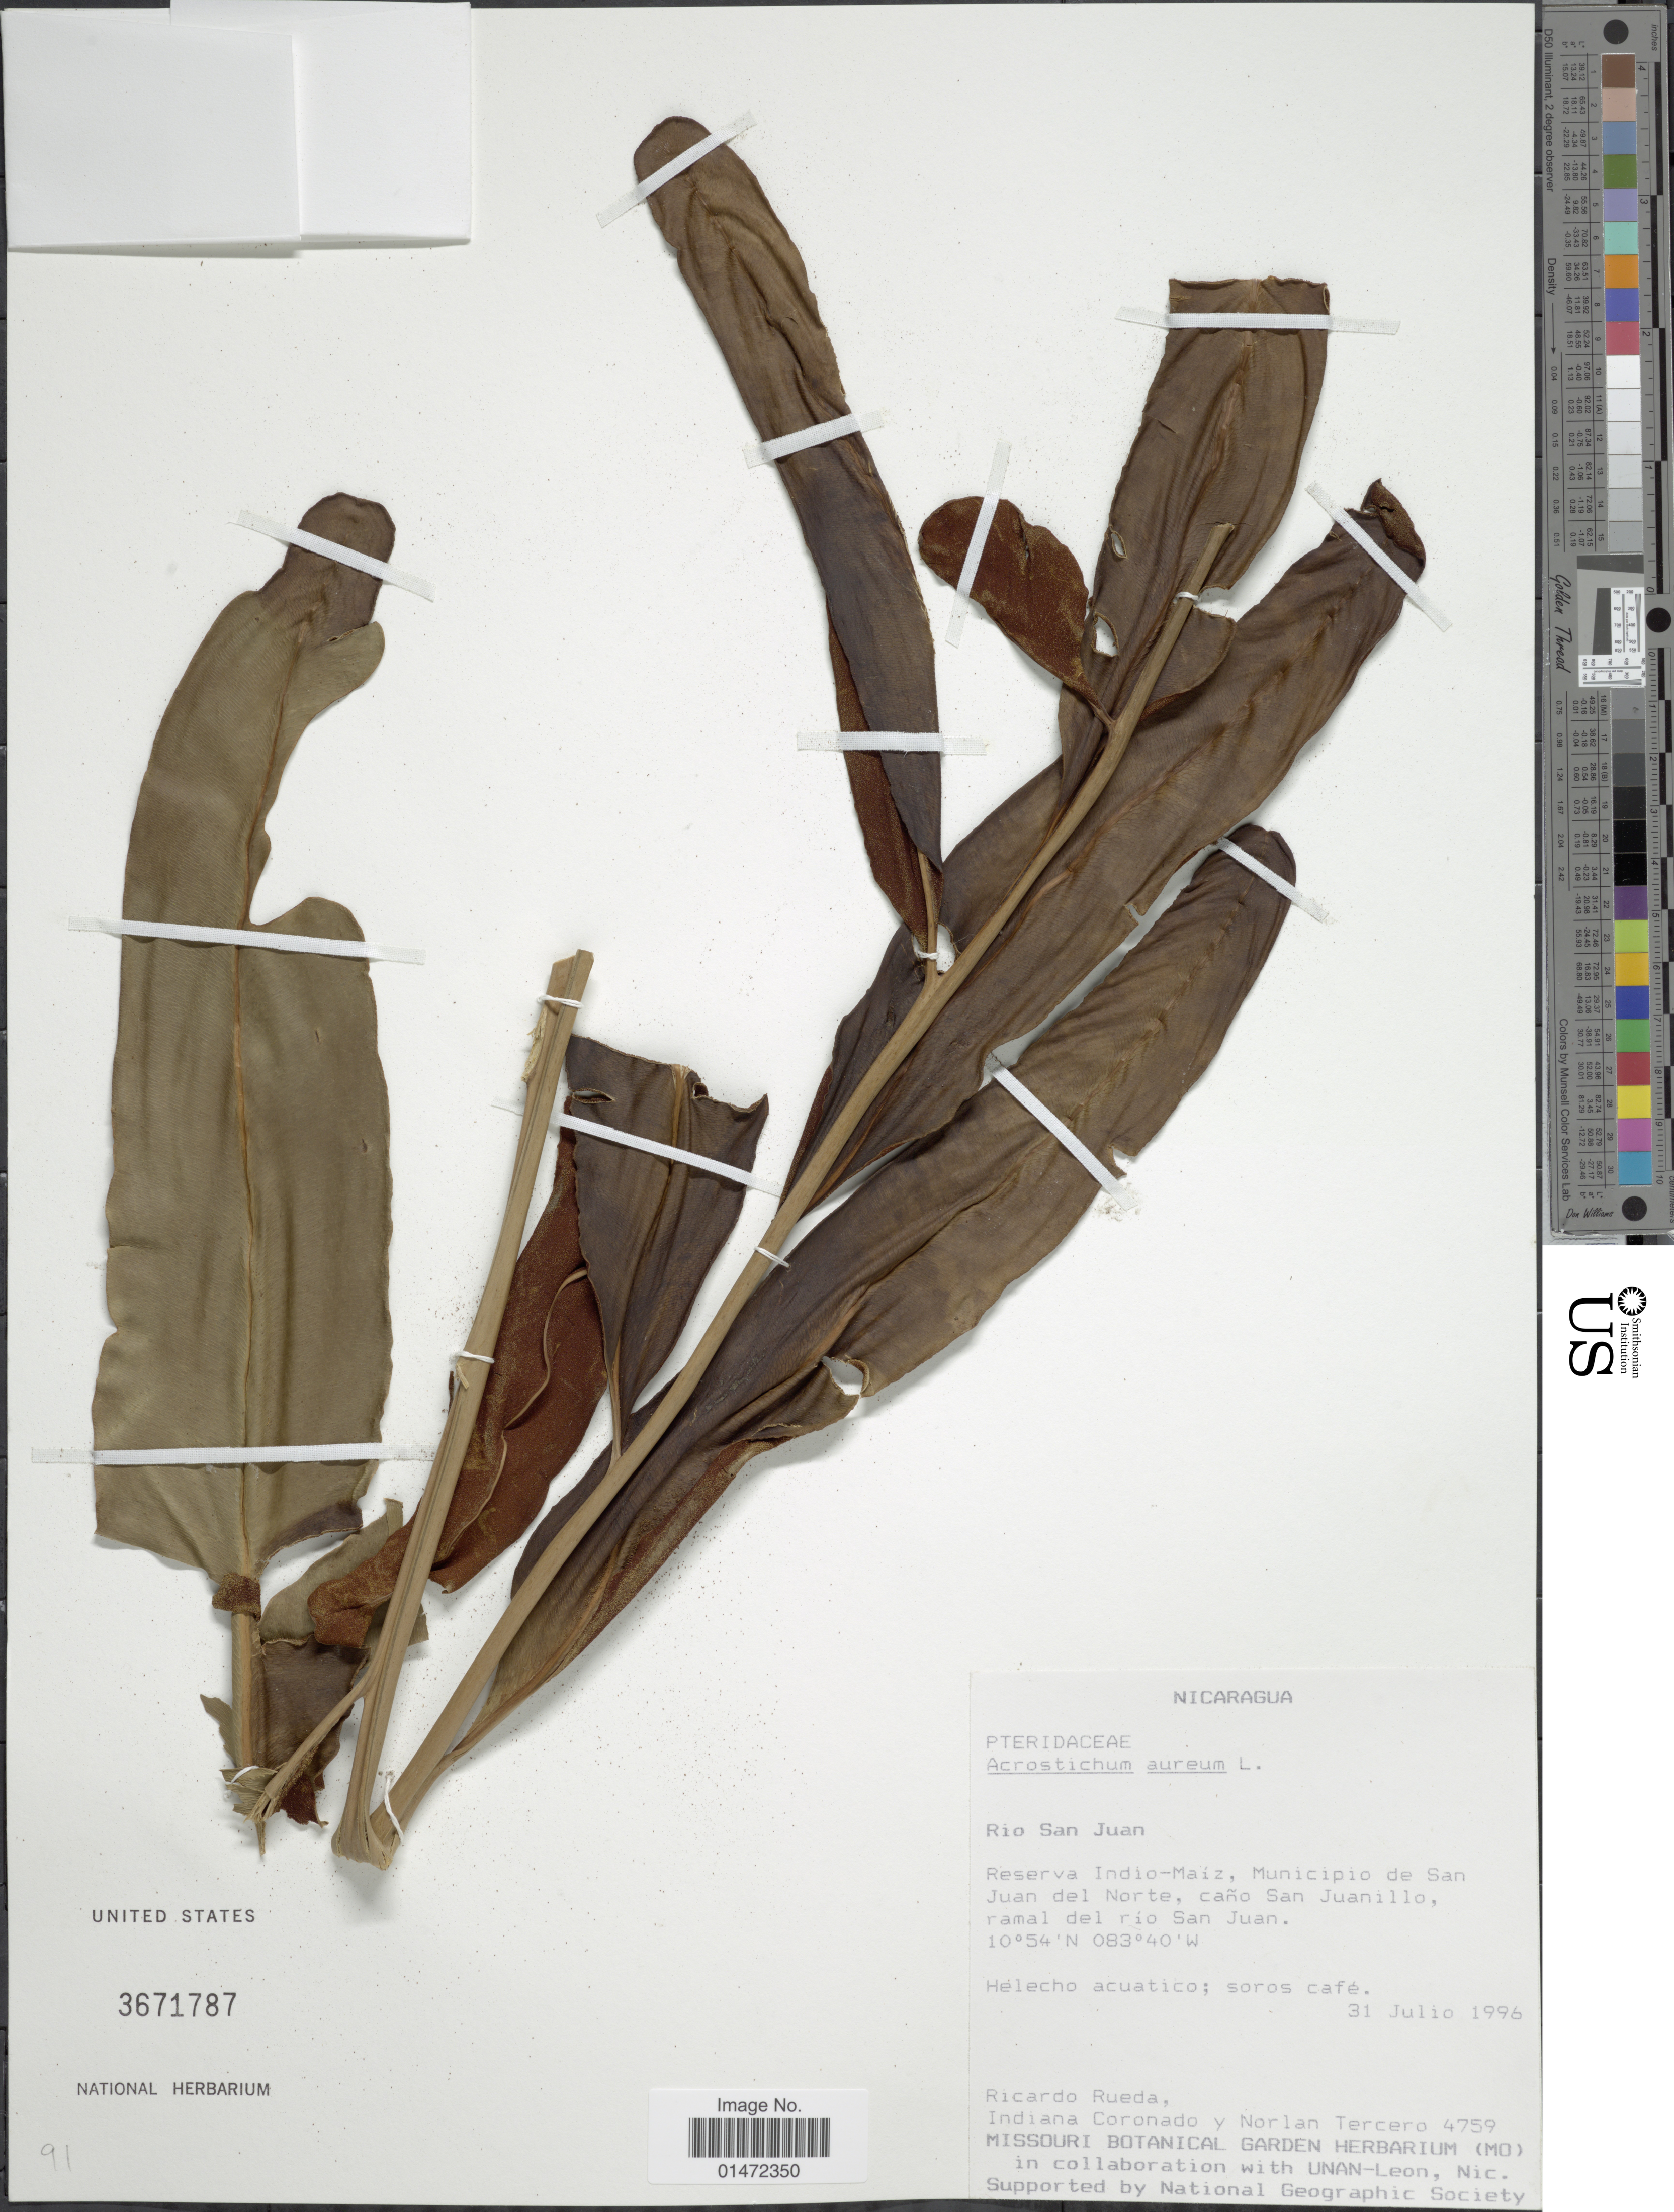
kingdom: Plantae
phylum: Tracheophyta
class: Polypodiopsida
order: Polypodiales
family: Pteridaceae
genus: Acrostichum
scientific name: Acrostichum aureum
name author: L.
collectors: R. Rueda, I. Coronado & N. Tercero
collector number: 4759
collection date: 1996-07-31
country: Nicaragua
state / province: Rio San Juan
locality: Reserva Indio-Maiz, Municipio de San Juan del Norte, caño San Juanillo, ramal del rio San Juan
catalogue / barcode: US 3671787